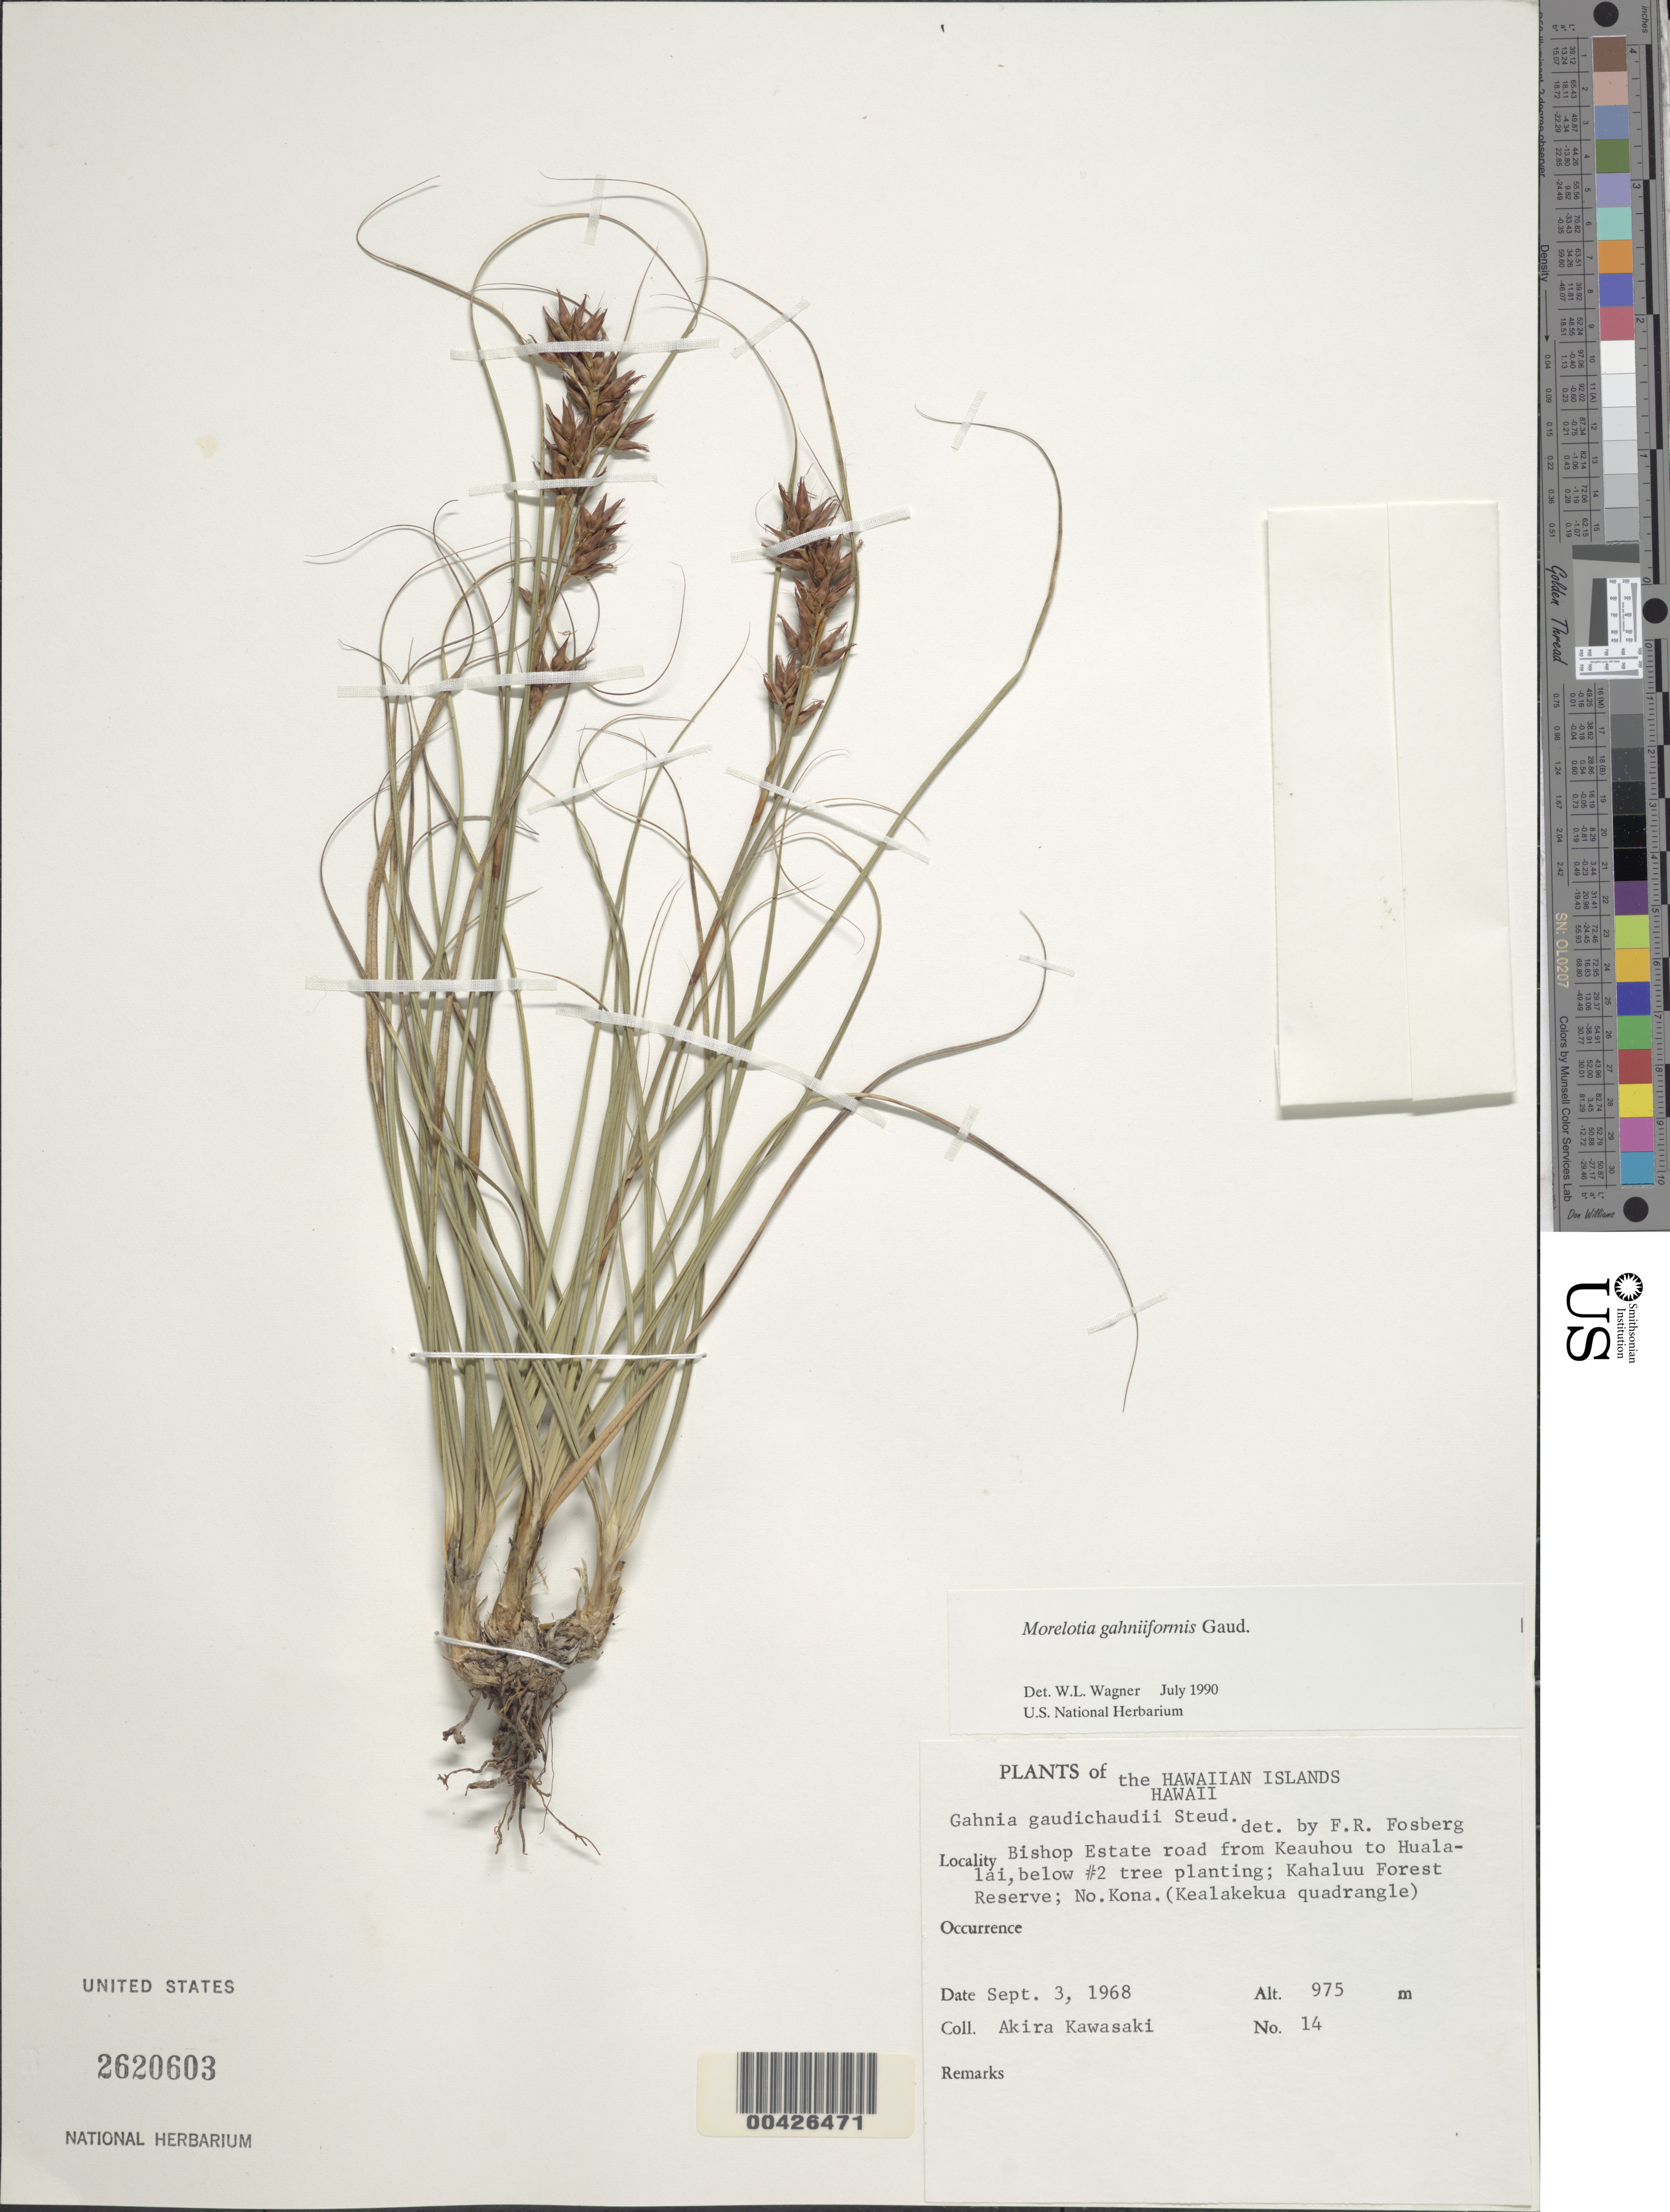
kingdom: Plantae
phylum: Tracheophyta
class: Liliopsida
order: Poales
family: Cyperaceae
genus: Morelotia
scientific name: Morelotia gahniiformis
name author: Gaudich.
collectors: A. Kawasaki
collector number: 14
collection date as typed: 3 Sep 1968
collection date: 1968-09-03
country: United States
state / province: Hawaii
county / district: Hawaii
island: Hawaii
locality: Bishop Estate road from Keauhou to Hualalai, below #2 tree planting, Kahaluu Forest Reserve, No. Kona. (Kealakekua quadrangle)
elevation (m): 975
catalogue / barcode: US 2620603